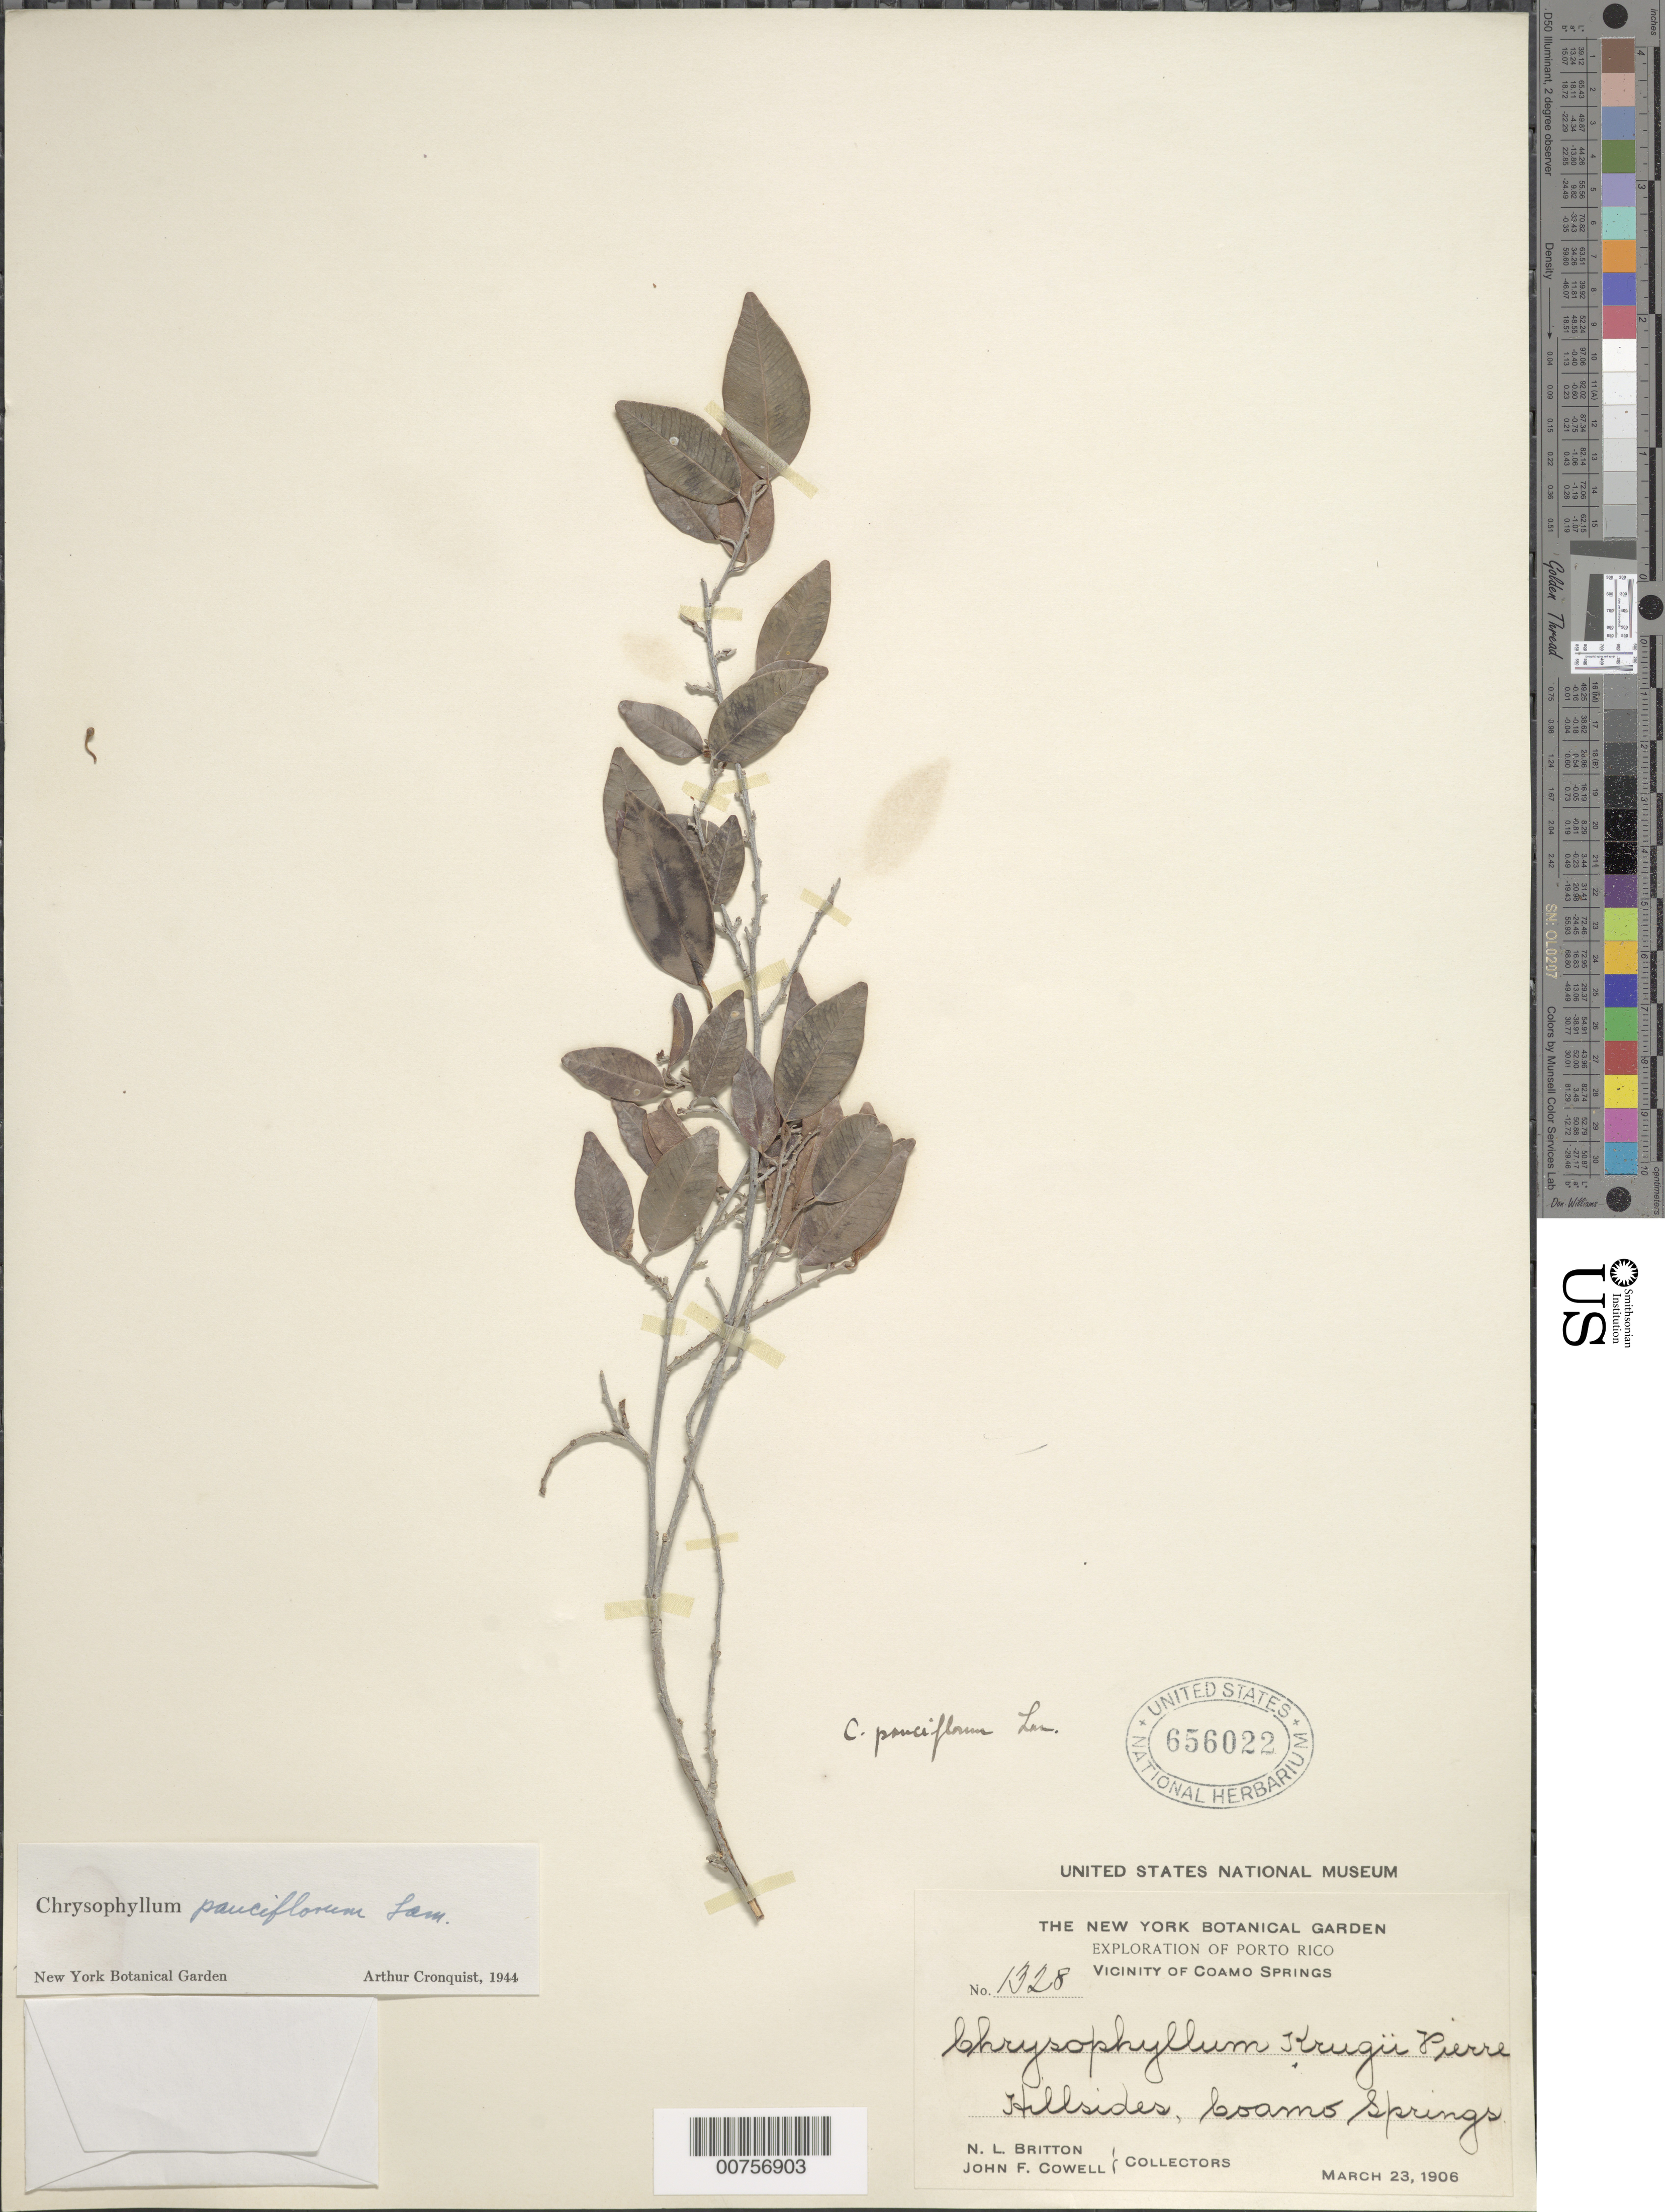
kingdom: Plantae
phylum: Tracheophyta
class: Magnoliopsida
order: Ericales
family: Sapotaceae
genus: Chrysophyllum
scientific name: Chrysophyllum pauciflorum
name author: Lam.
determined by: Cronquist, A. J.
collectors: N. Britton & J. F. Cowell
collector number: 1328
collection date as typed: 23 Mar 1906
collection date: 1906-03-23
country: Puerto Rico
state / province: Coamo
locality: Coamo Springs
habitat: Hillside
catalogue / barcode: US 656022